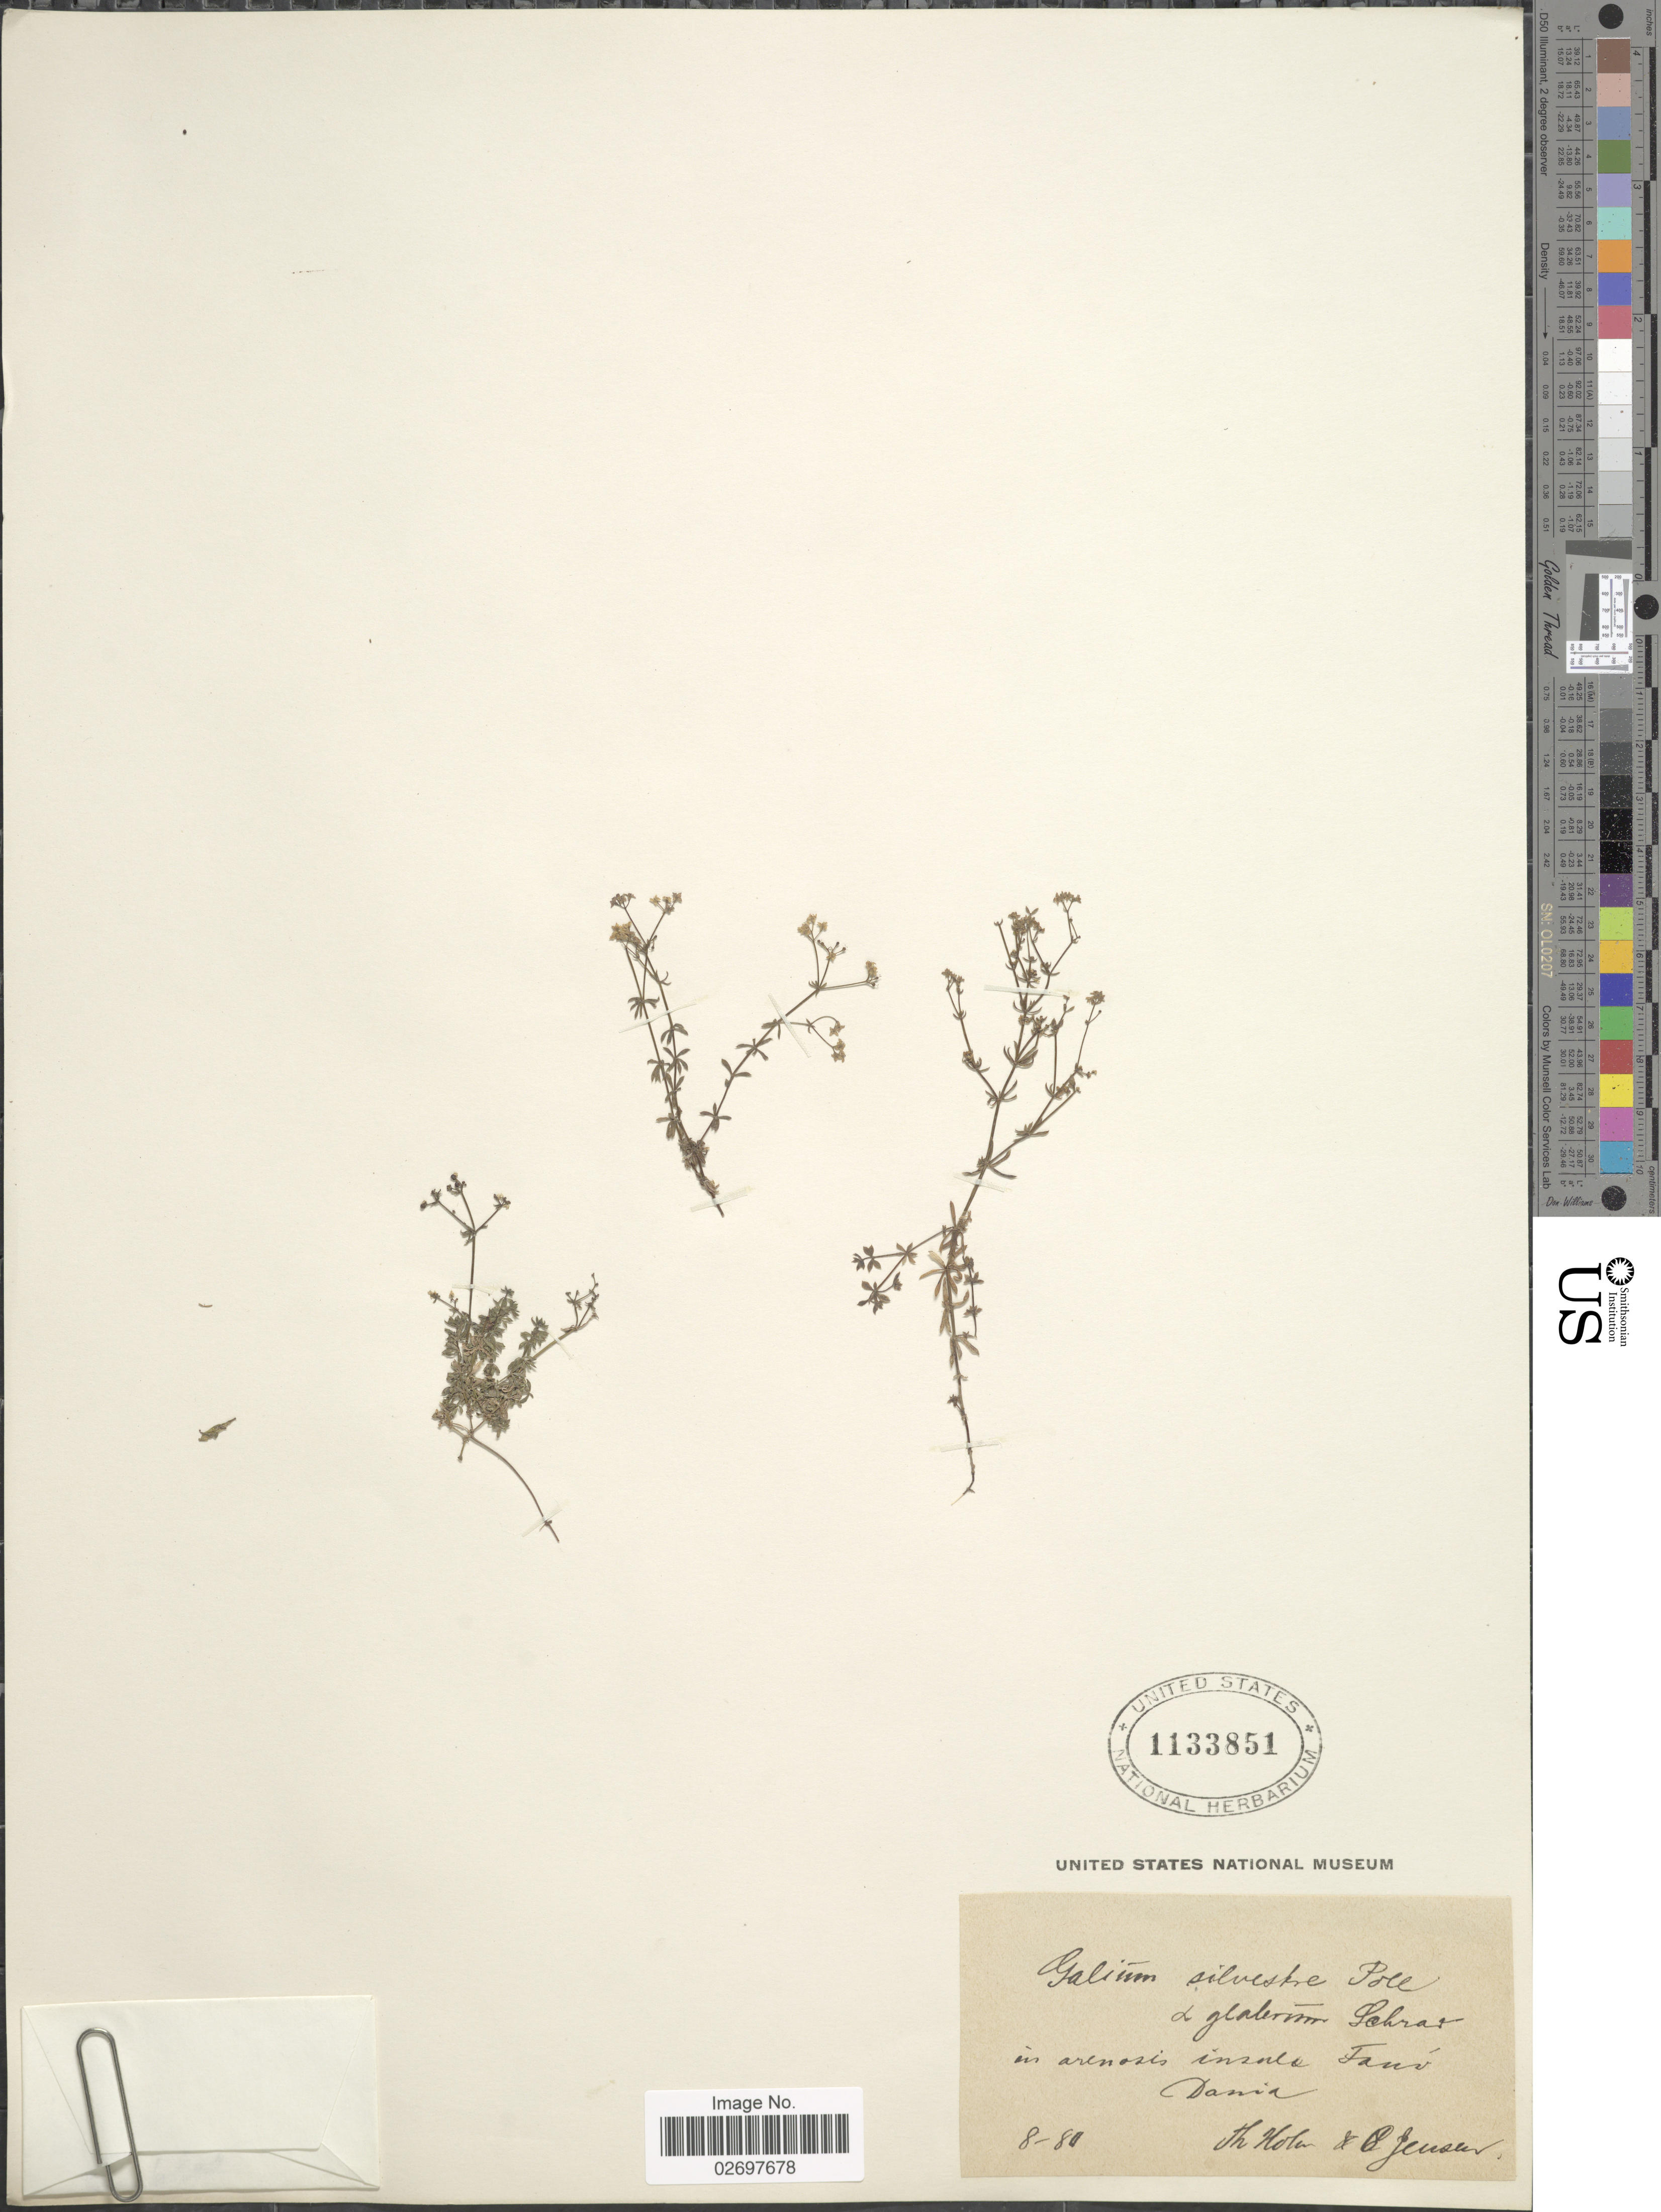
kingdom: Plantae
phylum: Tracheophyta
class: Magnoliopsida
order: Gentianales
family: Rubiaceae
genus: Galium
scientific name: Galium sylvestre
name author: Scop.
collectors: T. Hohn & C. E. O. Jensen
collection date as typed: Transcribed d/m/y: /8/80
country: Denmark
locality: In arenosis insula Fano, Dania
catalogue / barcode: US 1133851